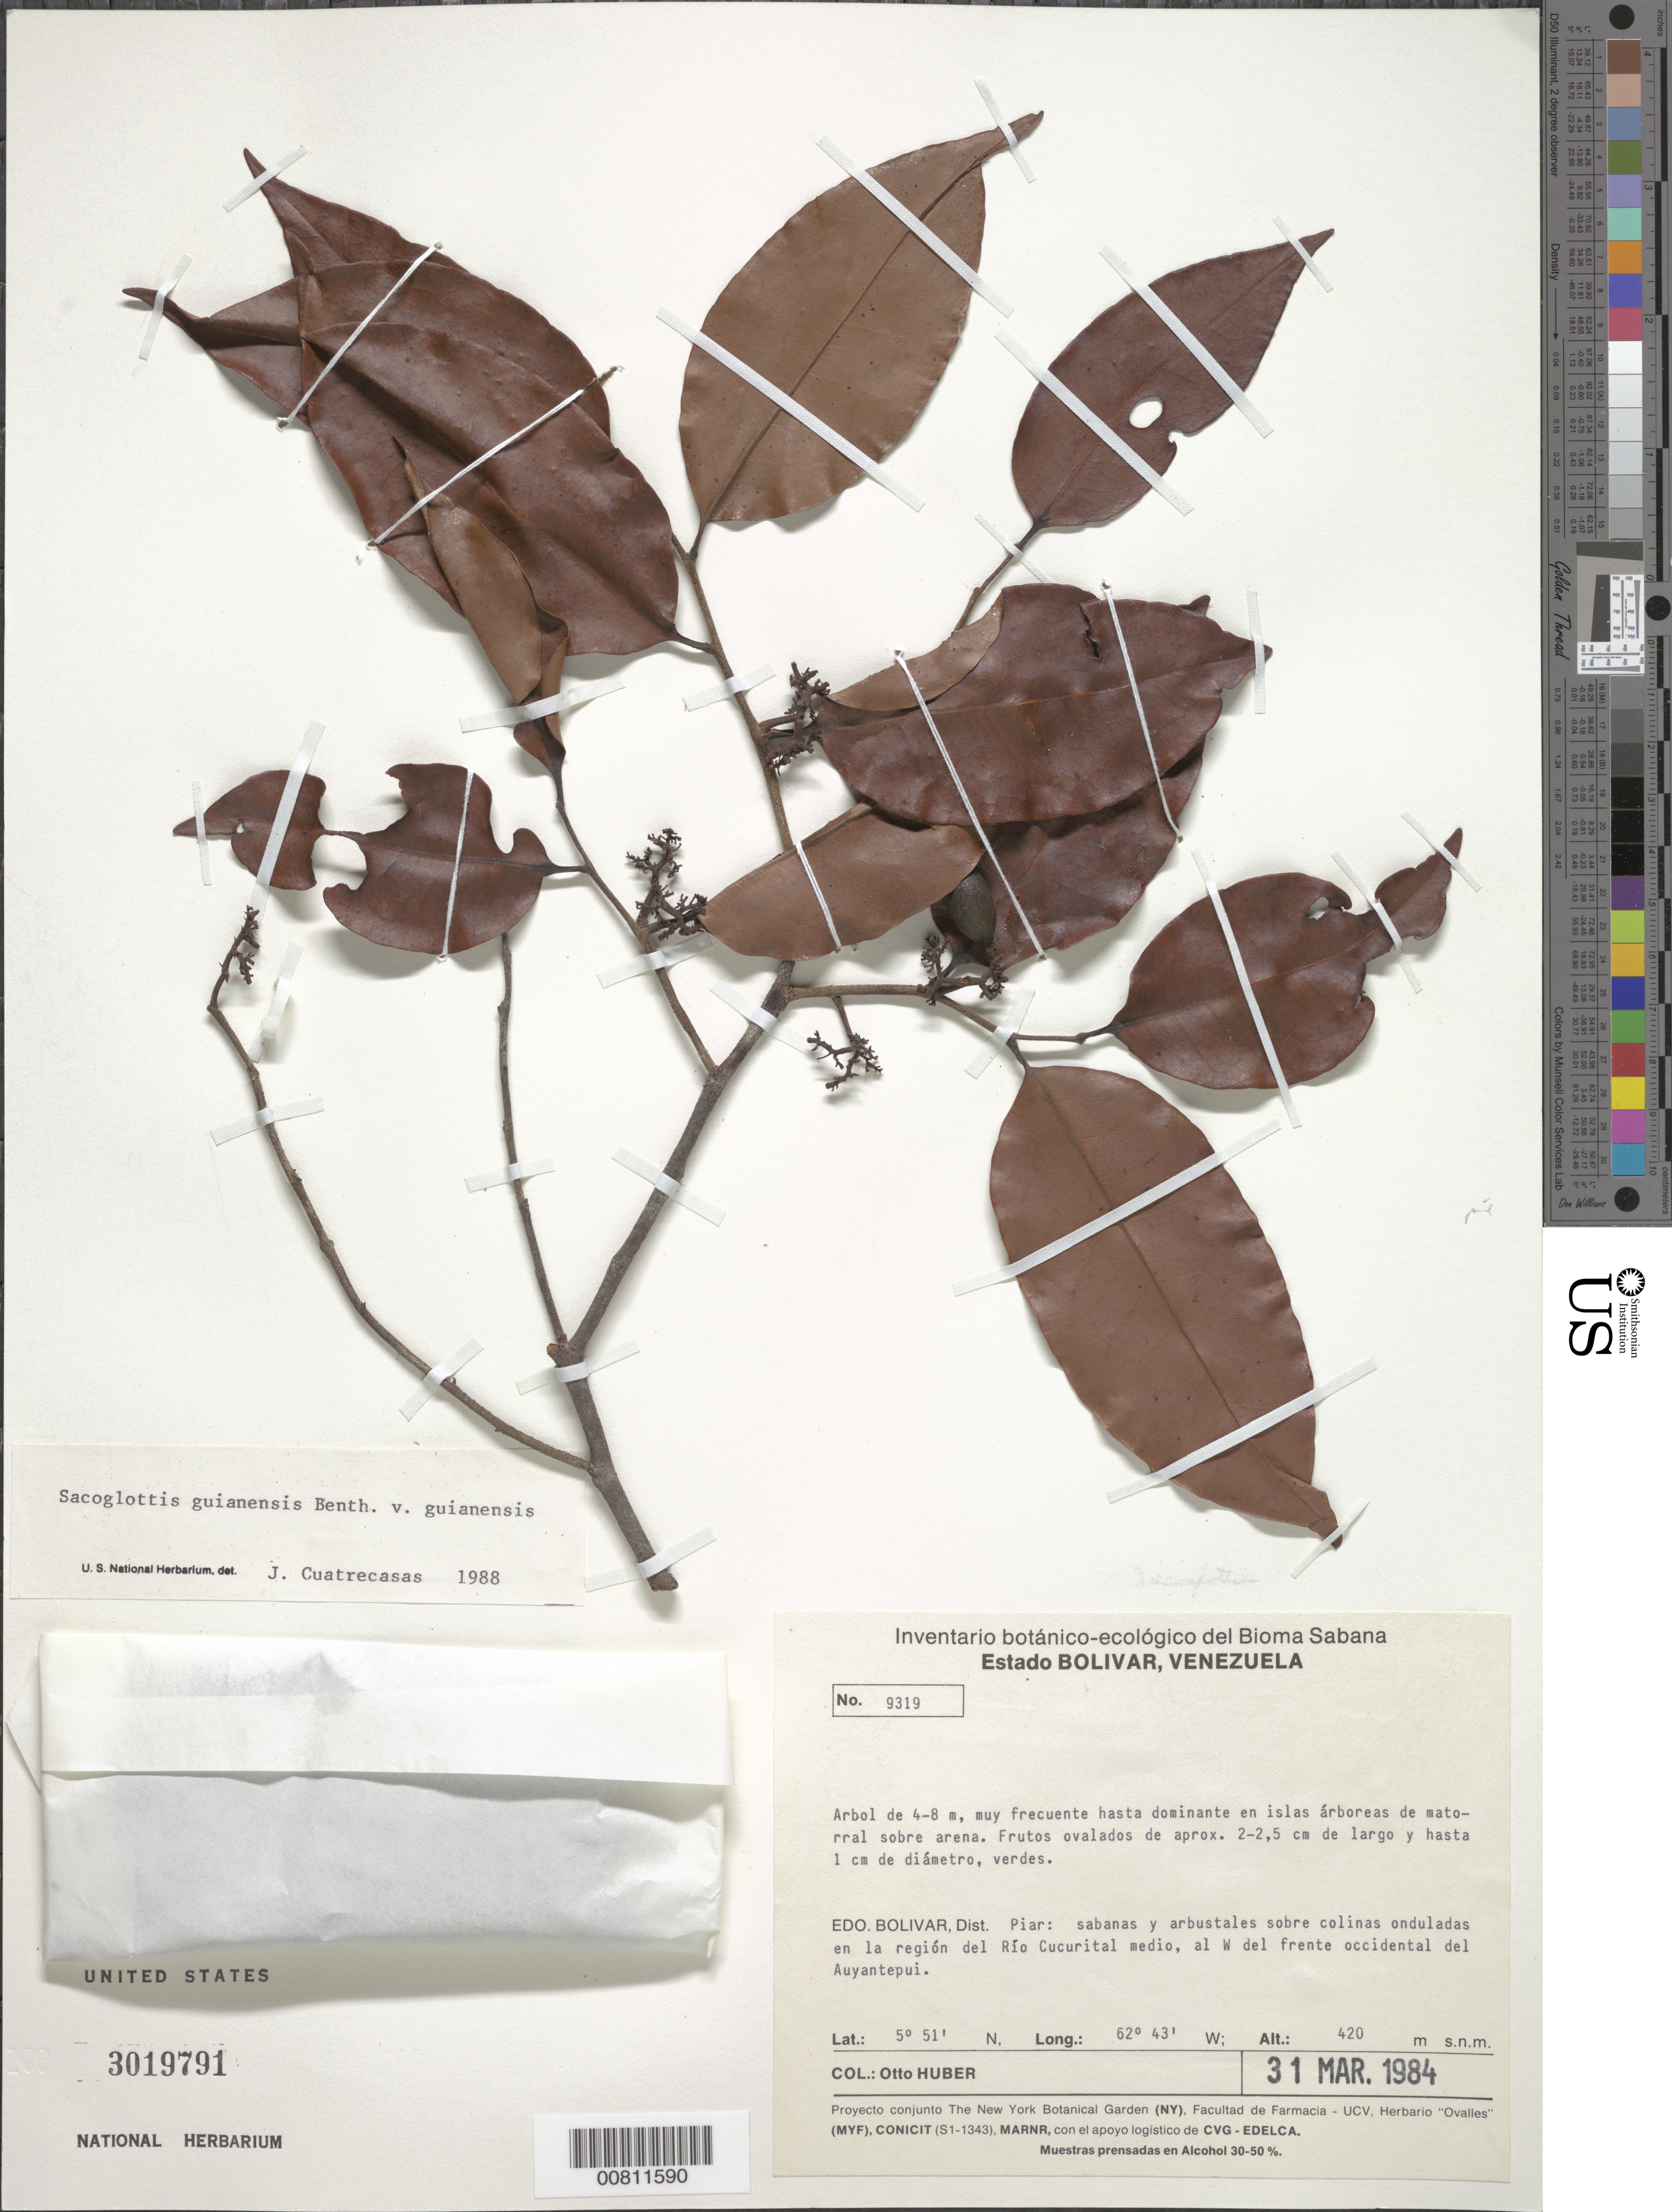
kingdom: Plantae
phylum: Tracheophyta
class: Magnoliopsida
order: Malpighiales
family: Humiriaceae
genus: Sacoglottis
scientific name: Sacoglottis guianensis var. guianensis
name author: Benth.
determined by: Cuatrecasas, J.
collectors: O. Huber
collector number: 9319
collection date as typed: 31-Mar-84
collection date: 1984-03-31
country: Venezuela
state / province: Bolívar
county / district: Piar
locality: Río Curcurital, W of Auyantepuí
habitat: Sabanas y arbustales sobre colinas onduladas en la region del río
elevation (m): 420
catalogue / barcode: US 3019791